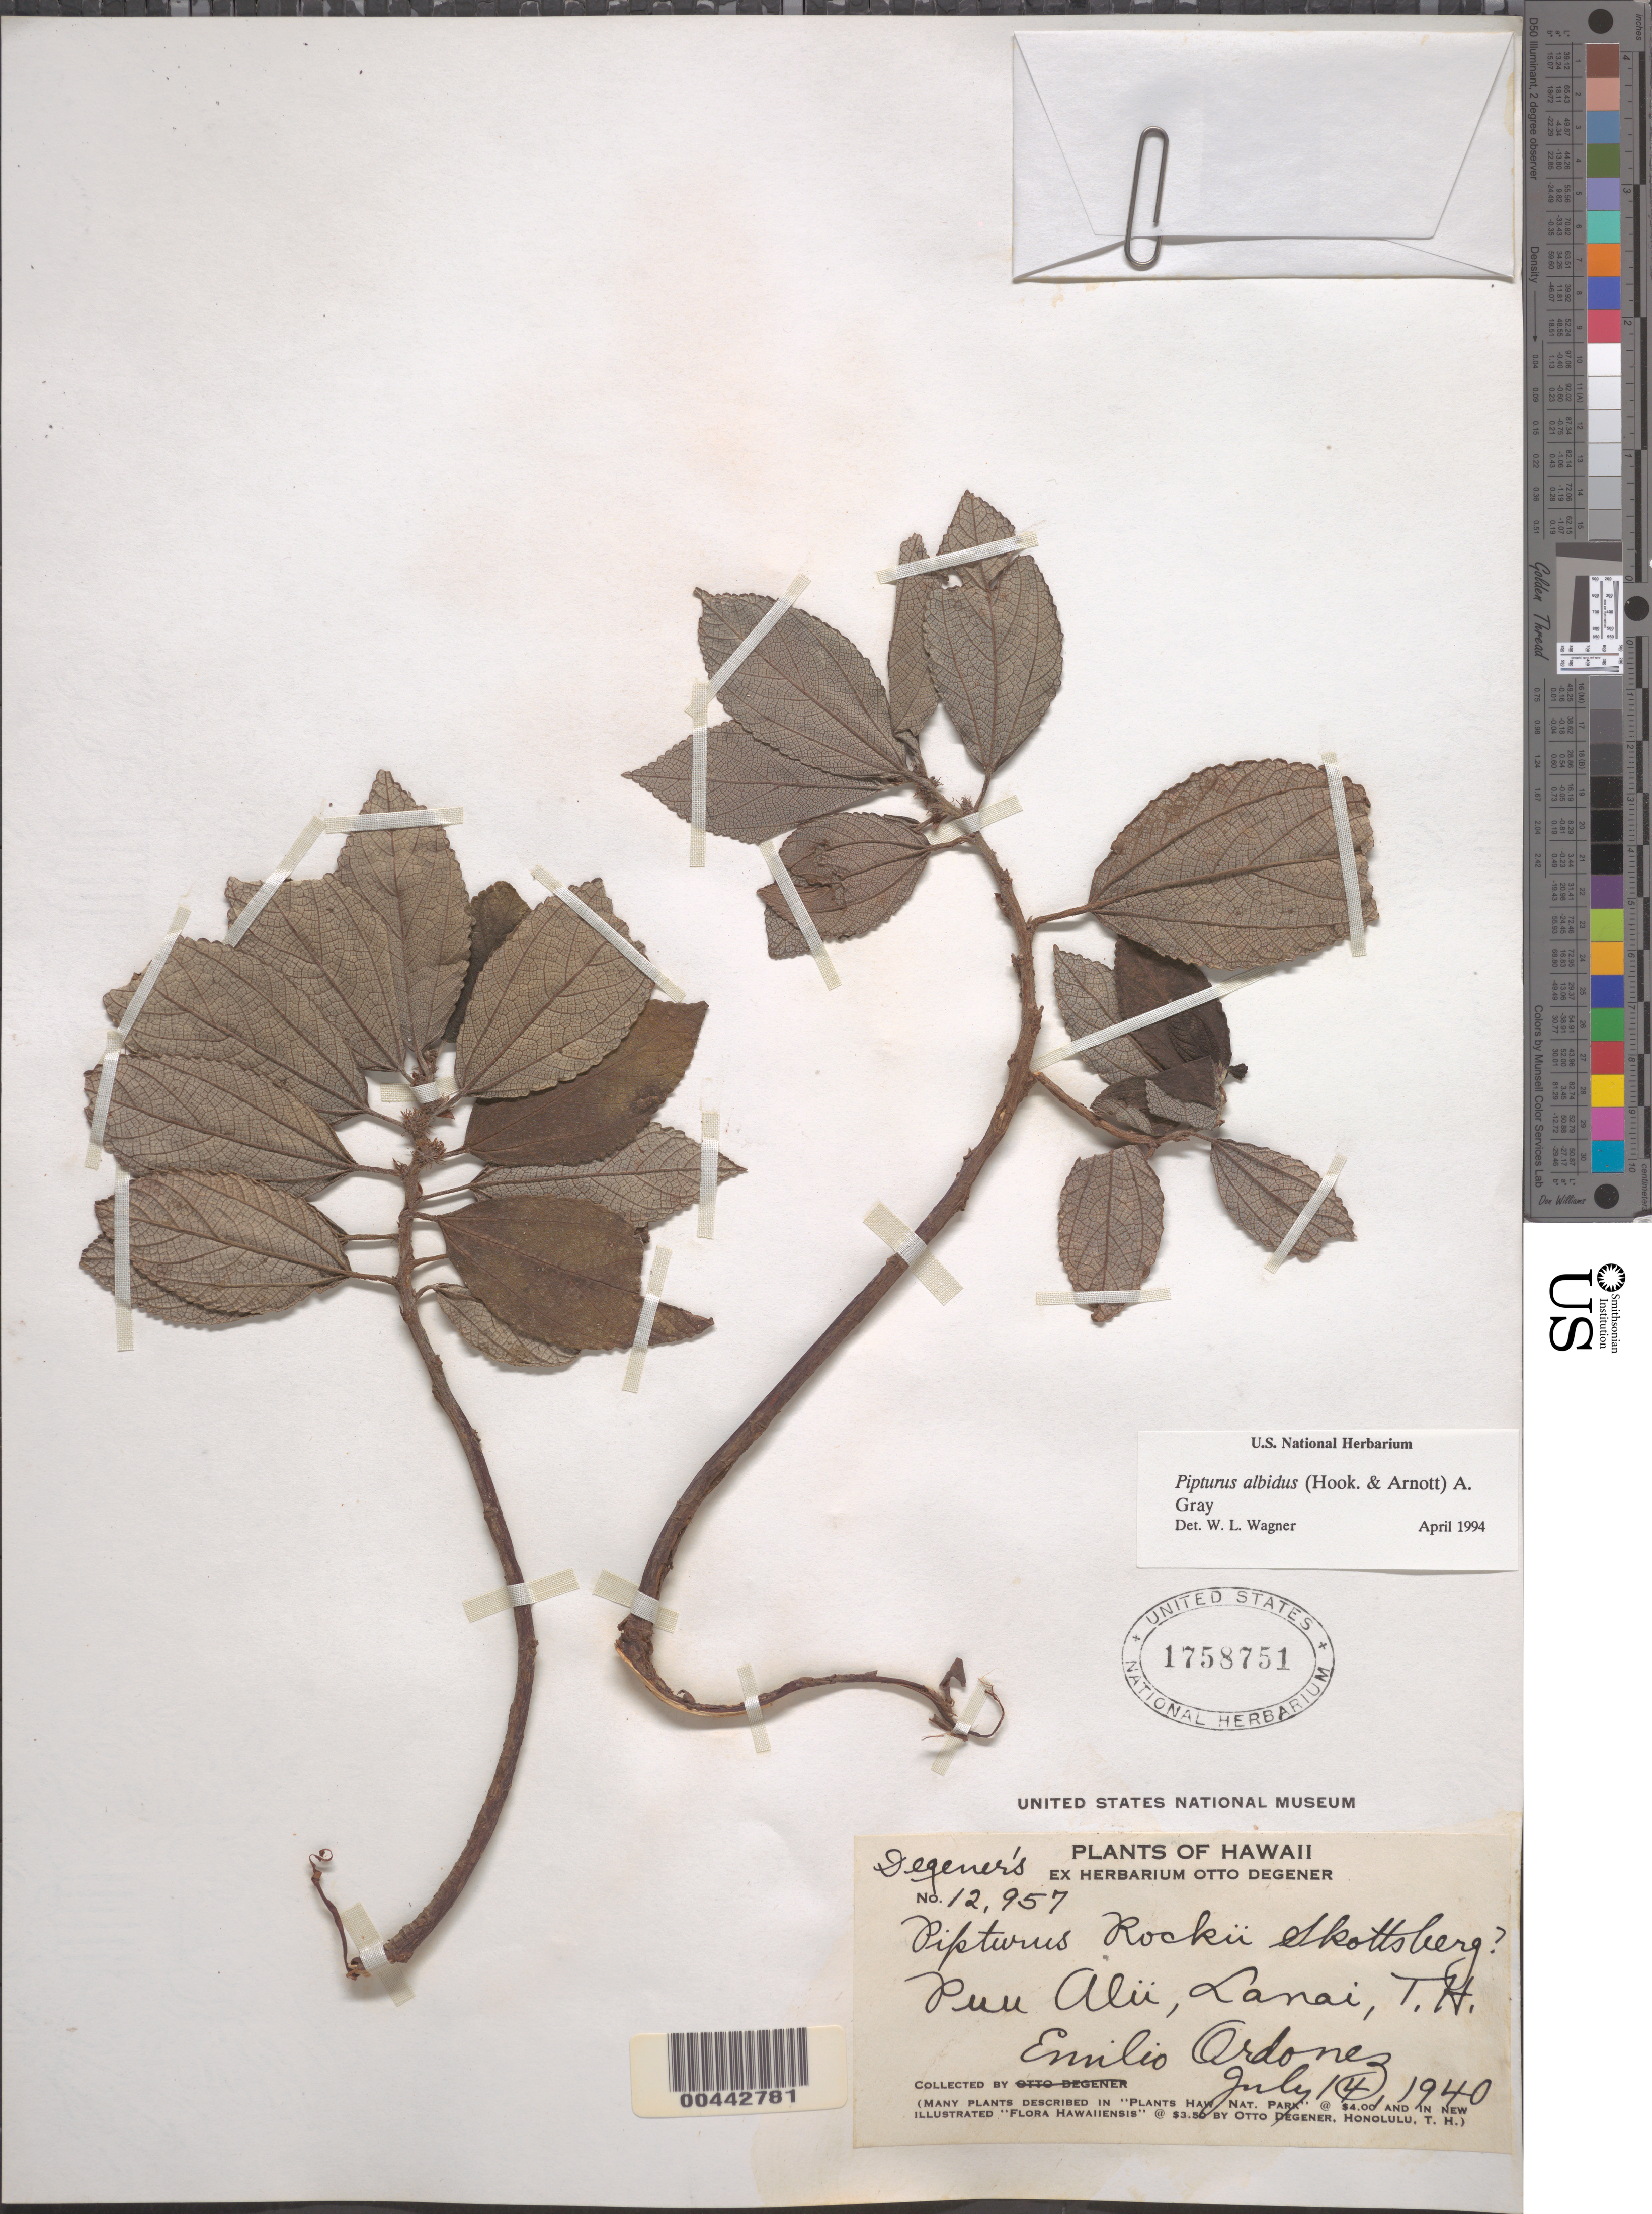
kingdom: Plantae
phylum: Tracheophyta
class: Magnoliopsida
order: Rosales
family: Urticaceae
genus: Pipturus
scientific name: Pipturus albidus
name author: (Hook. & Arn.) A. Gray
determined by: Wagner, W. L., (BOT), Smithsonian Institution - National Museum of Natural History (UNITED STATES)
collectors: E. Ordonez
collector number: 12957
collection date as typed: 14 Jul 1940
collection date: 1940-07-14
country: United States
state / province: Hawaii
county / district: Maui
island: Lana'i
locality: Puu Alii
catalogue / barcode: US 1758751